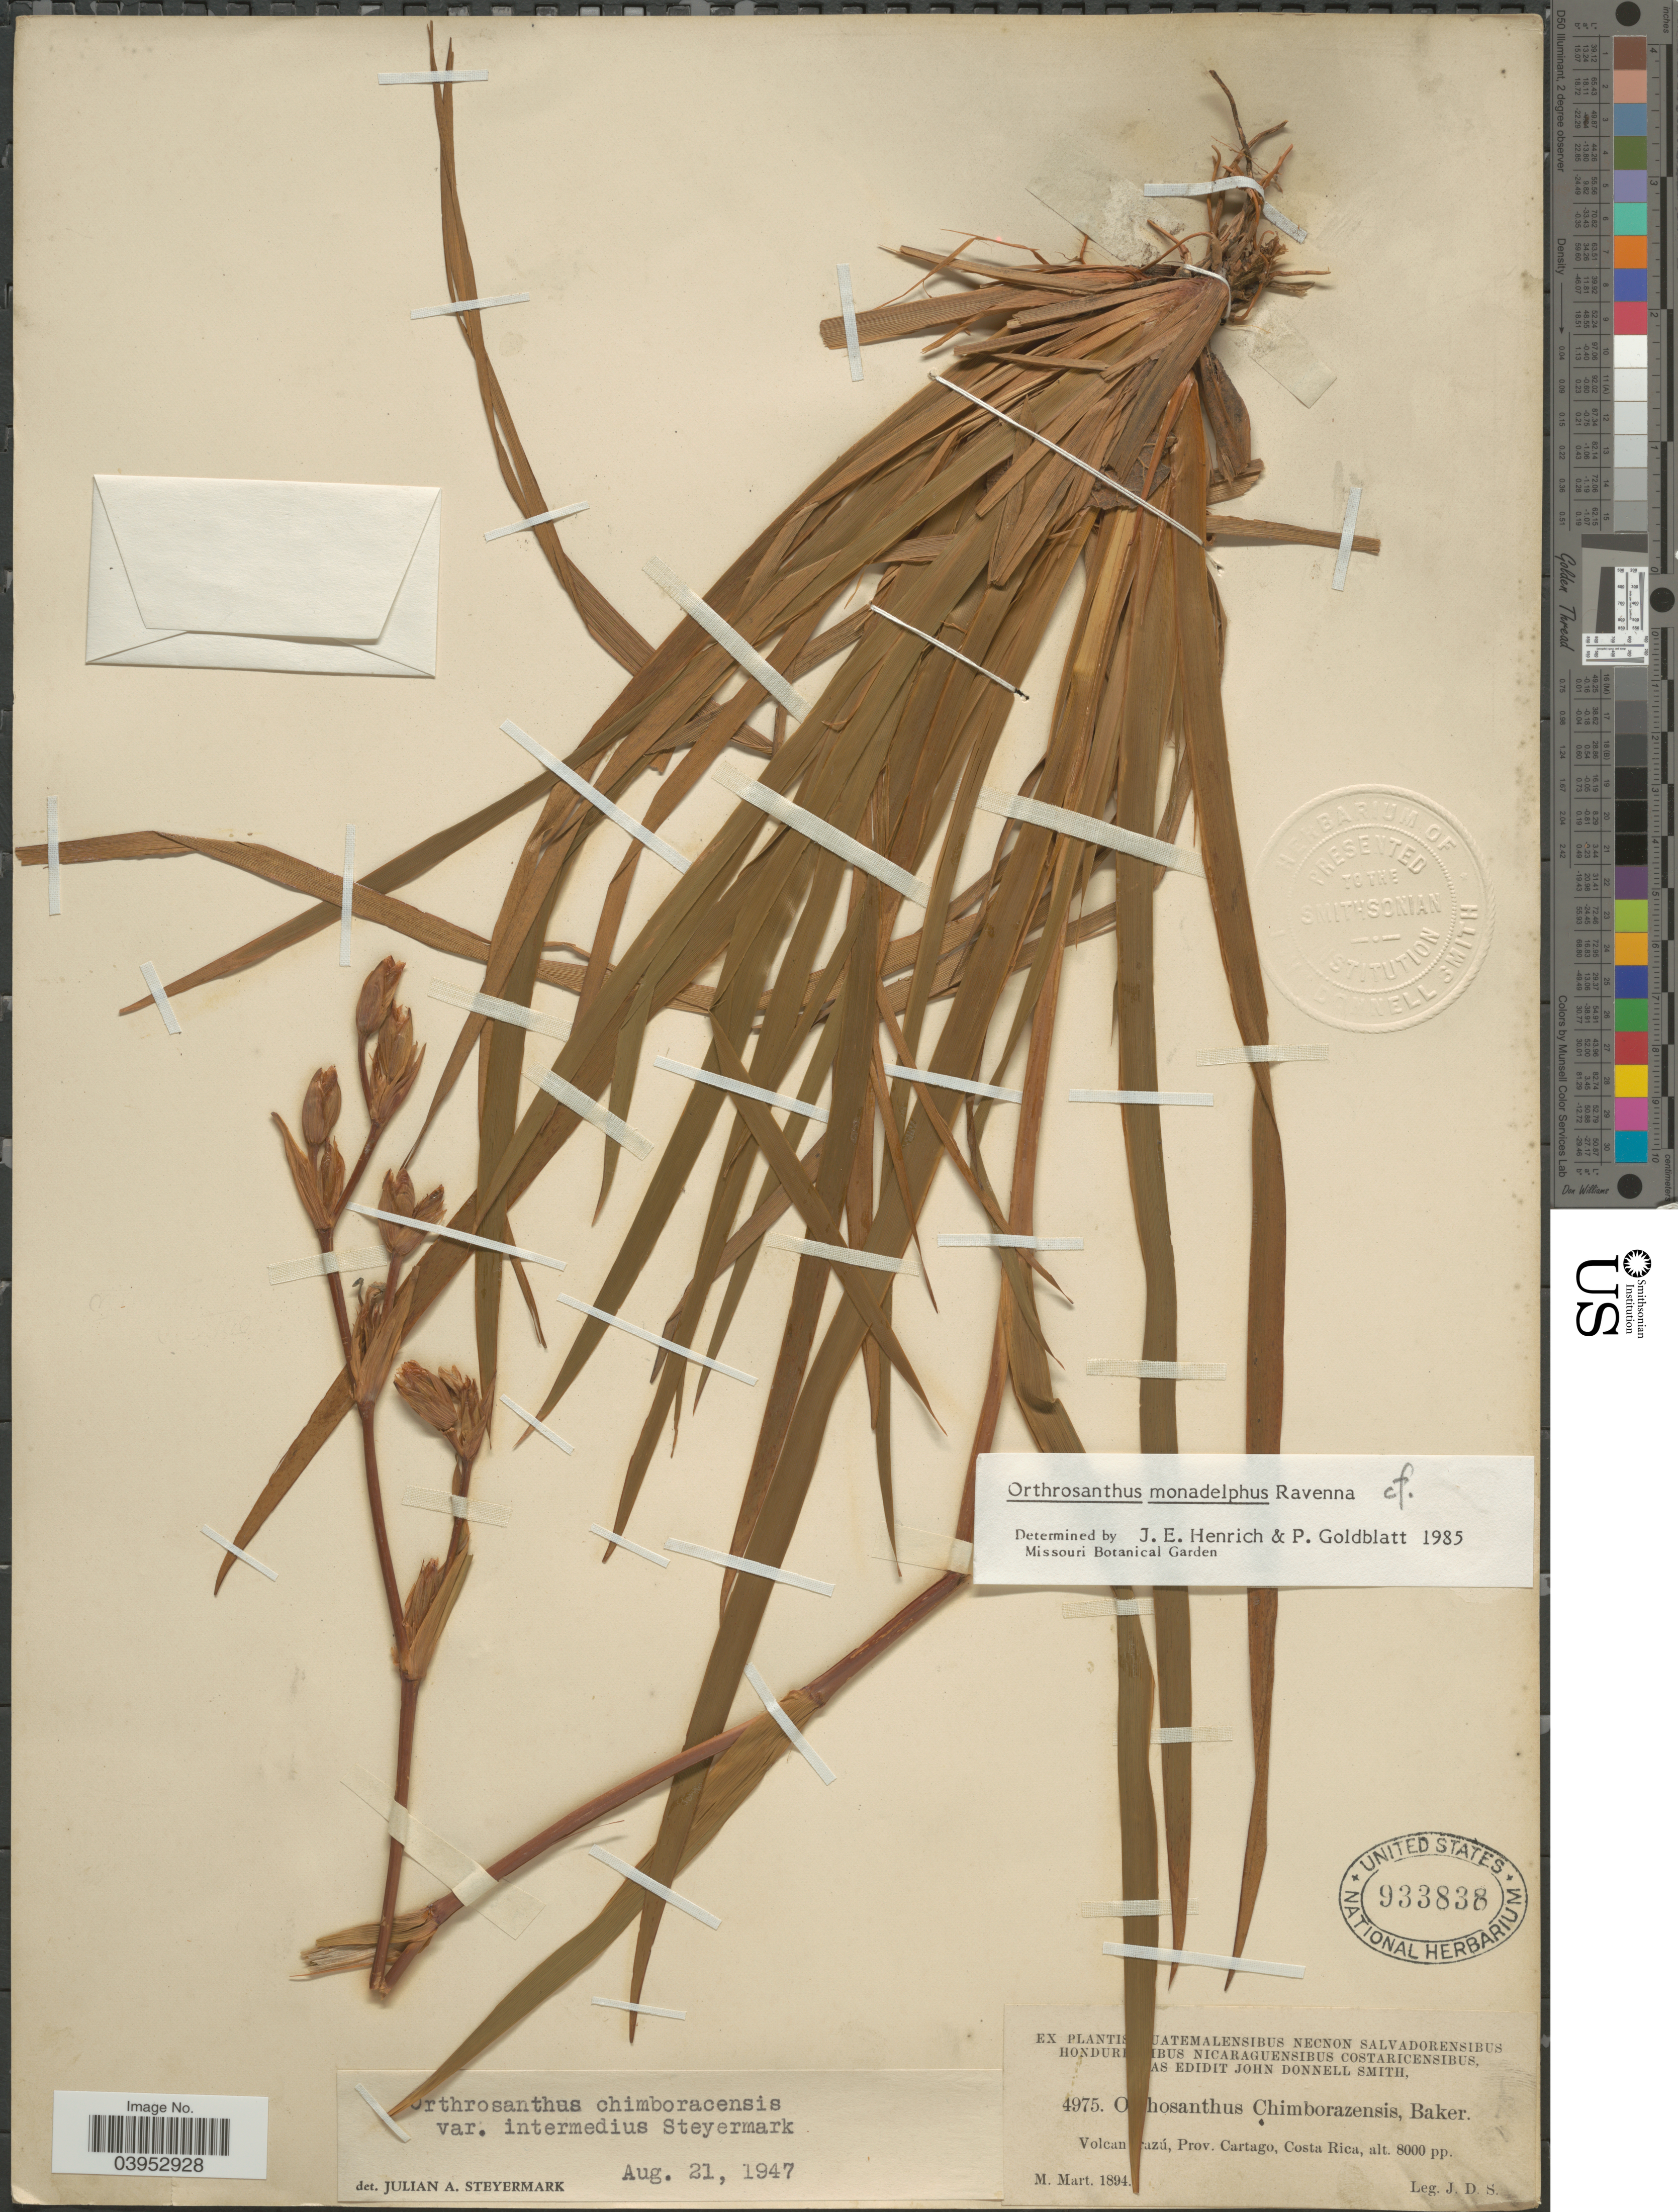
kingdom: Plantae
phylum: Tracheophyta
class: Liliopsida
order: Asparagales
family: Iridaceae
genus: Orthrosanthus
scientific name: Orthrosanthus monadelphus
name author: Ravenna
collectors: J. Donnell Smith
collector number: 4975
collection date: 1894-03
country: Costa Rica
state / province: Cartago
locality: Volcan Irazú.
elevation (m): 2438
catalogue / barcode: US 933838